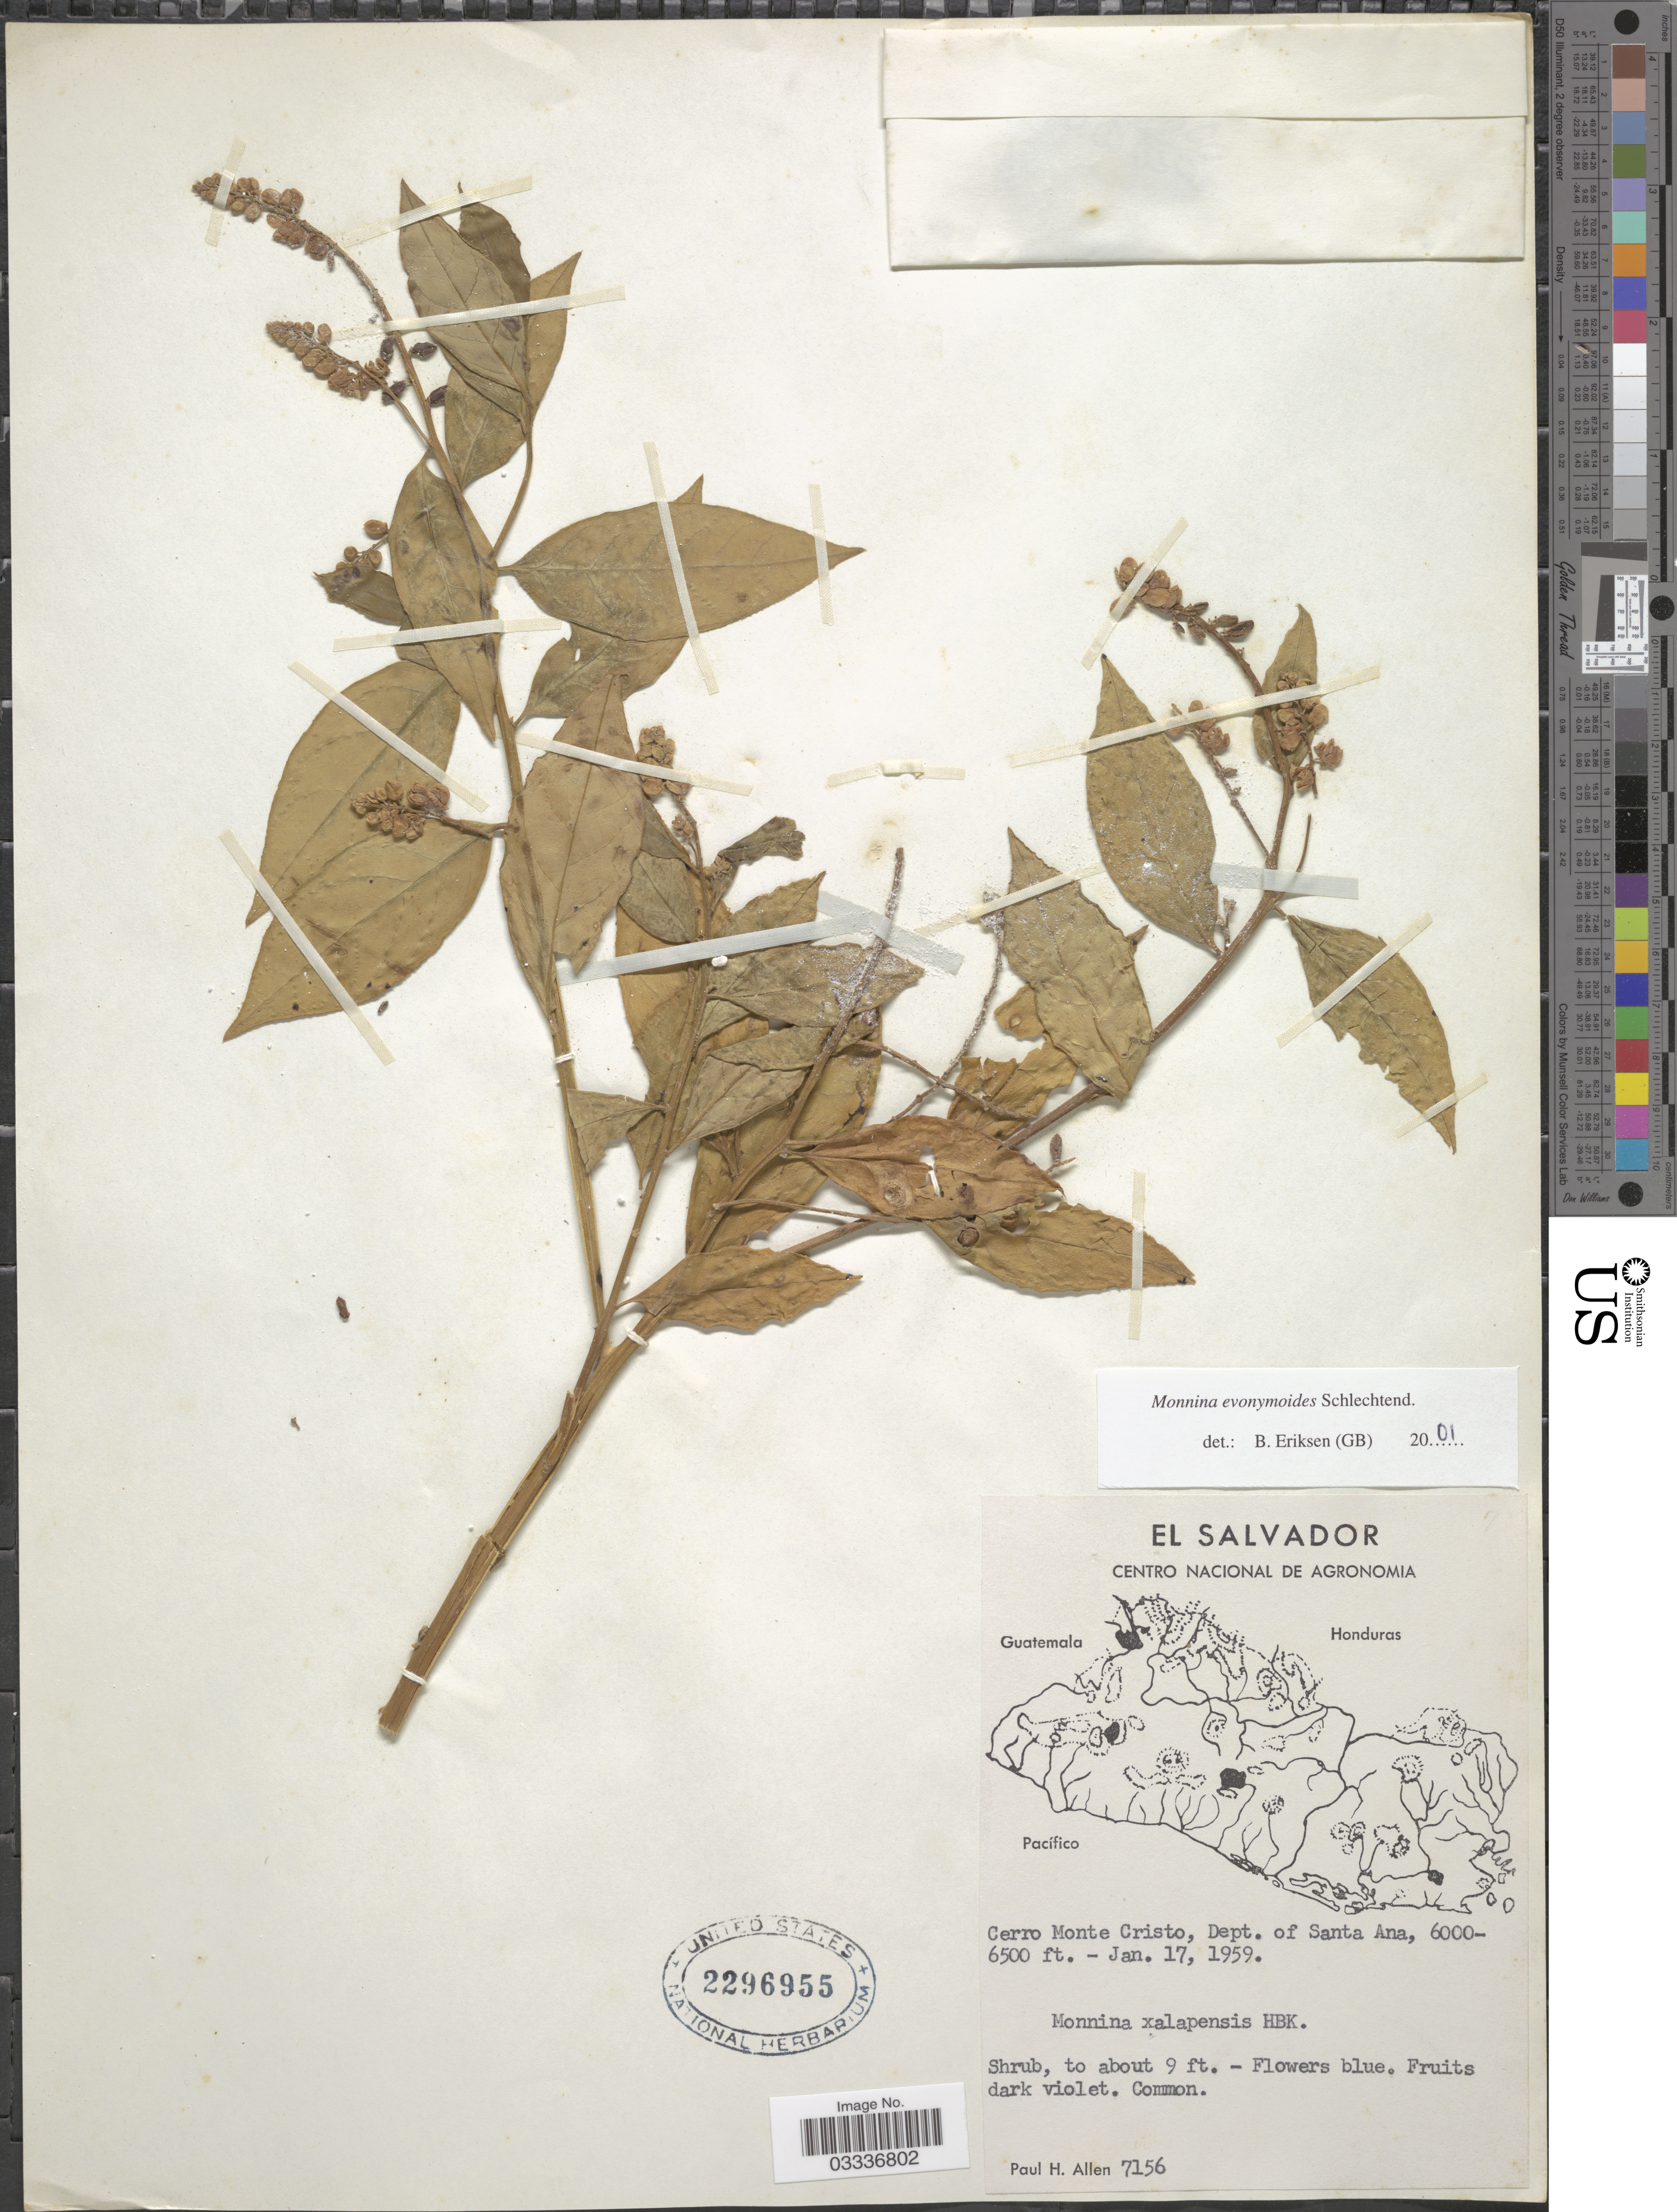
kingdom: Plantae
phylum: Tracheophyta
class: Magnoliopsida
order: Fabales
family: Polygalaceae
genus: Monnina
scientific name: Monnina evonymoides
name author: Schltdl.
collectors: P. H. Allen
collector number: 7156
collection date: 1959-01-17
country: El Salvador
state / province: Santa Ana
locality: Cerro Monte Cristo, Dept. of Santa Ana.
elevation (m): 1829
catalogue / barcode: US 2296955